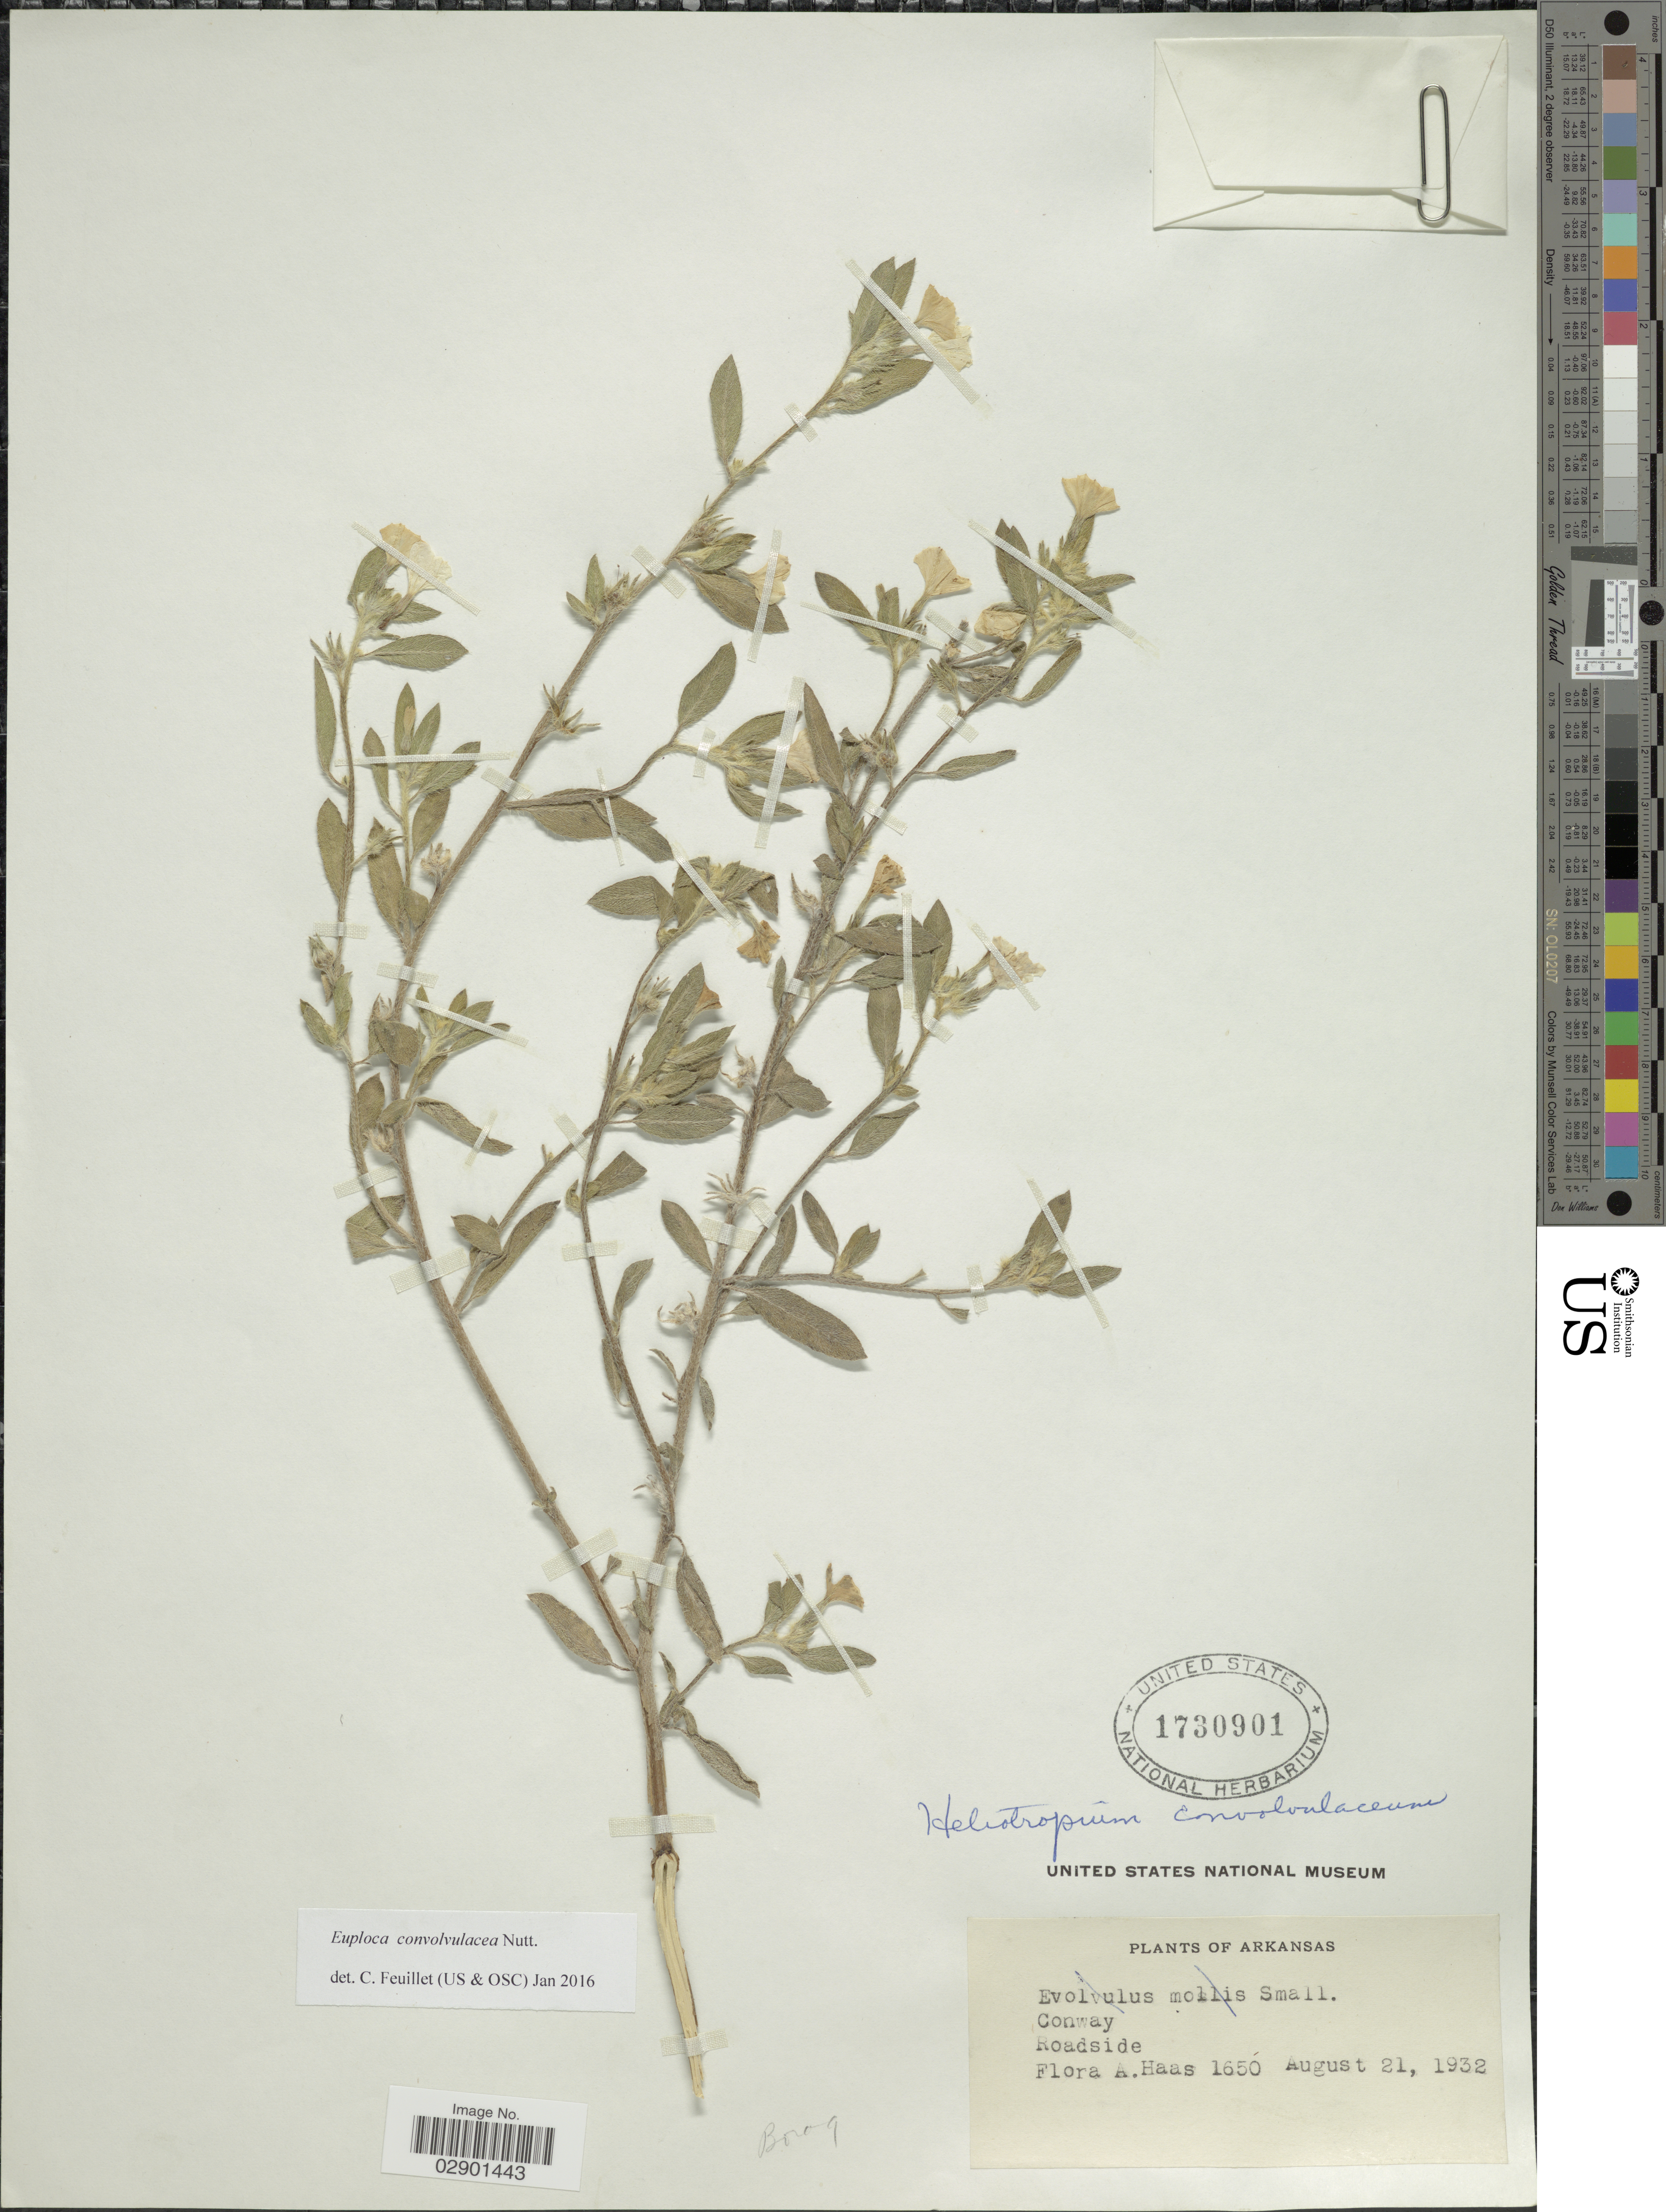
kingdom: Plantae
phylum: Tracheophyta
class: Magnoliopsida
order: Boraginales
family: Heliotropiaceae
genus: Euploca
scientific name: Euploca convolvulacea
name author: Nutt.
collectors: F. A. Haas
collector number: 1650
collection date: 1932-08-21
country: United States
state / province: Arkansas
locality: Conway. Roadside.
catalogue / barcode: US 1730901